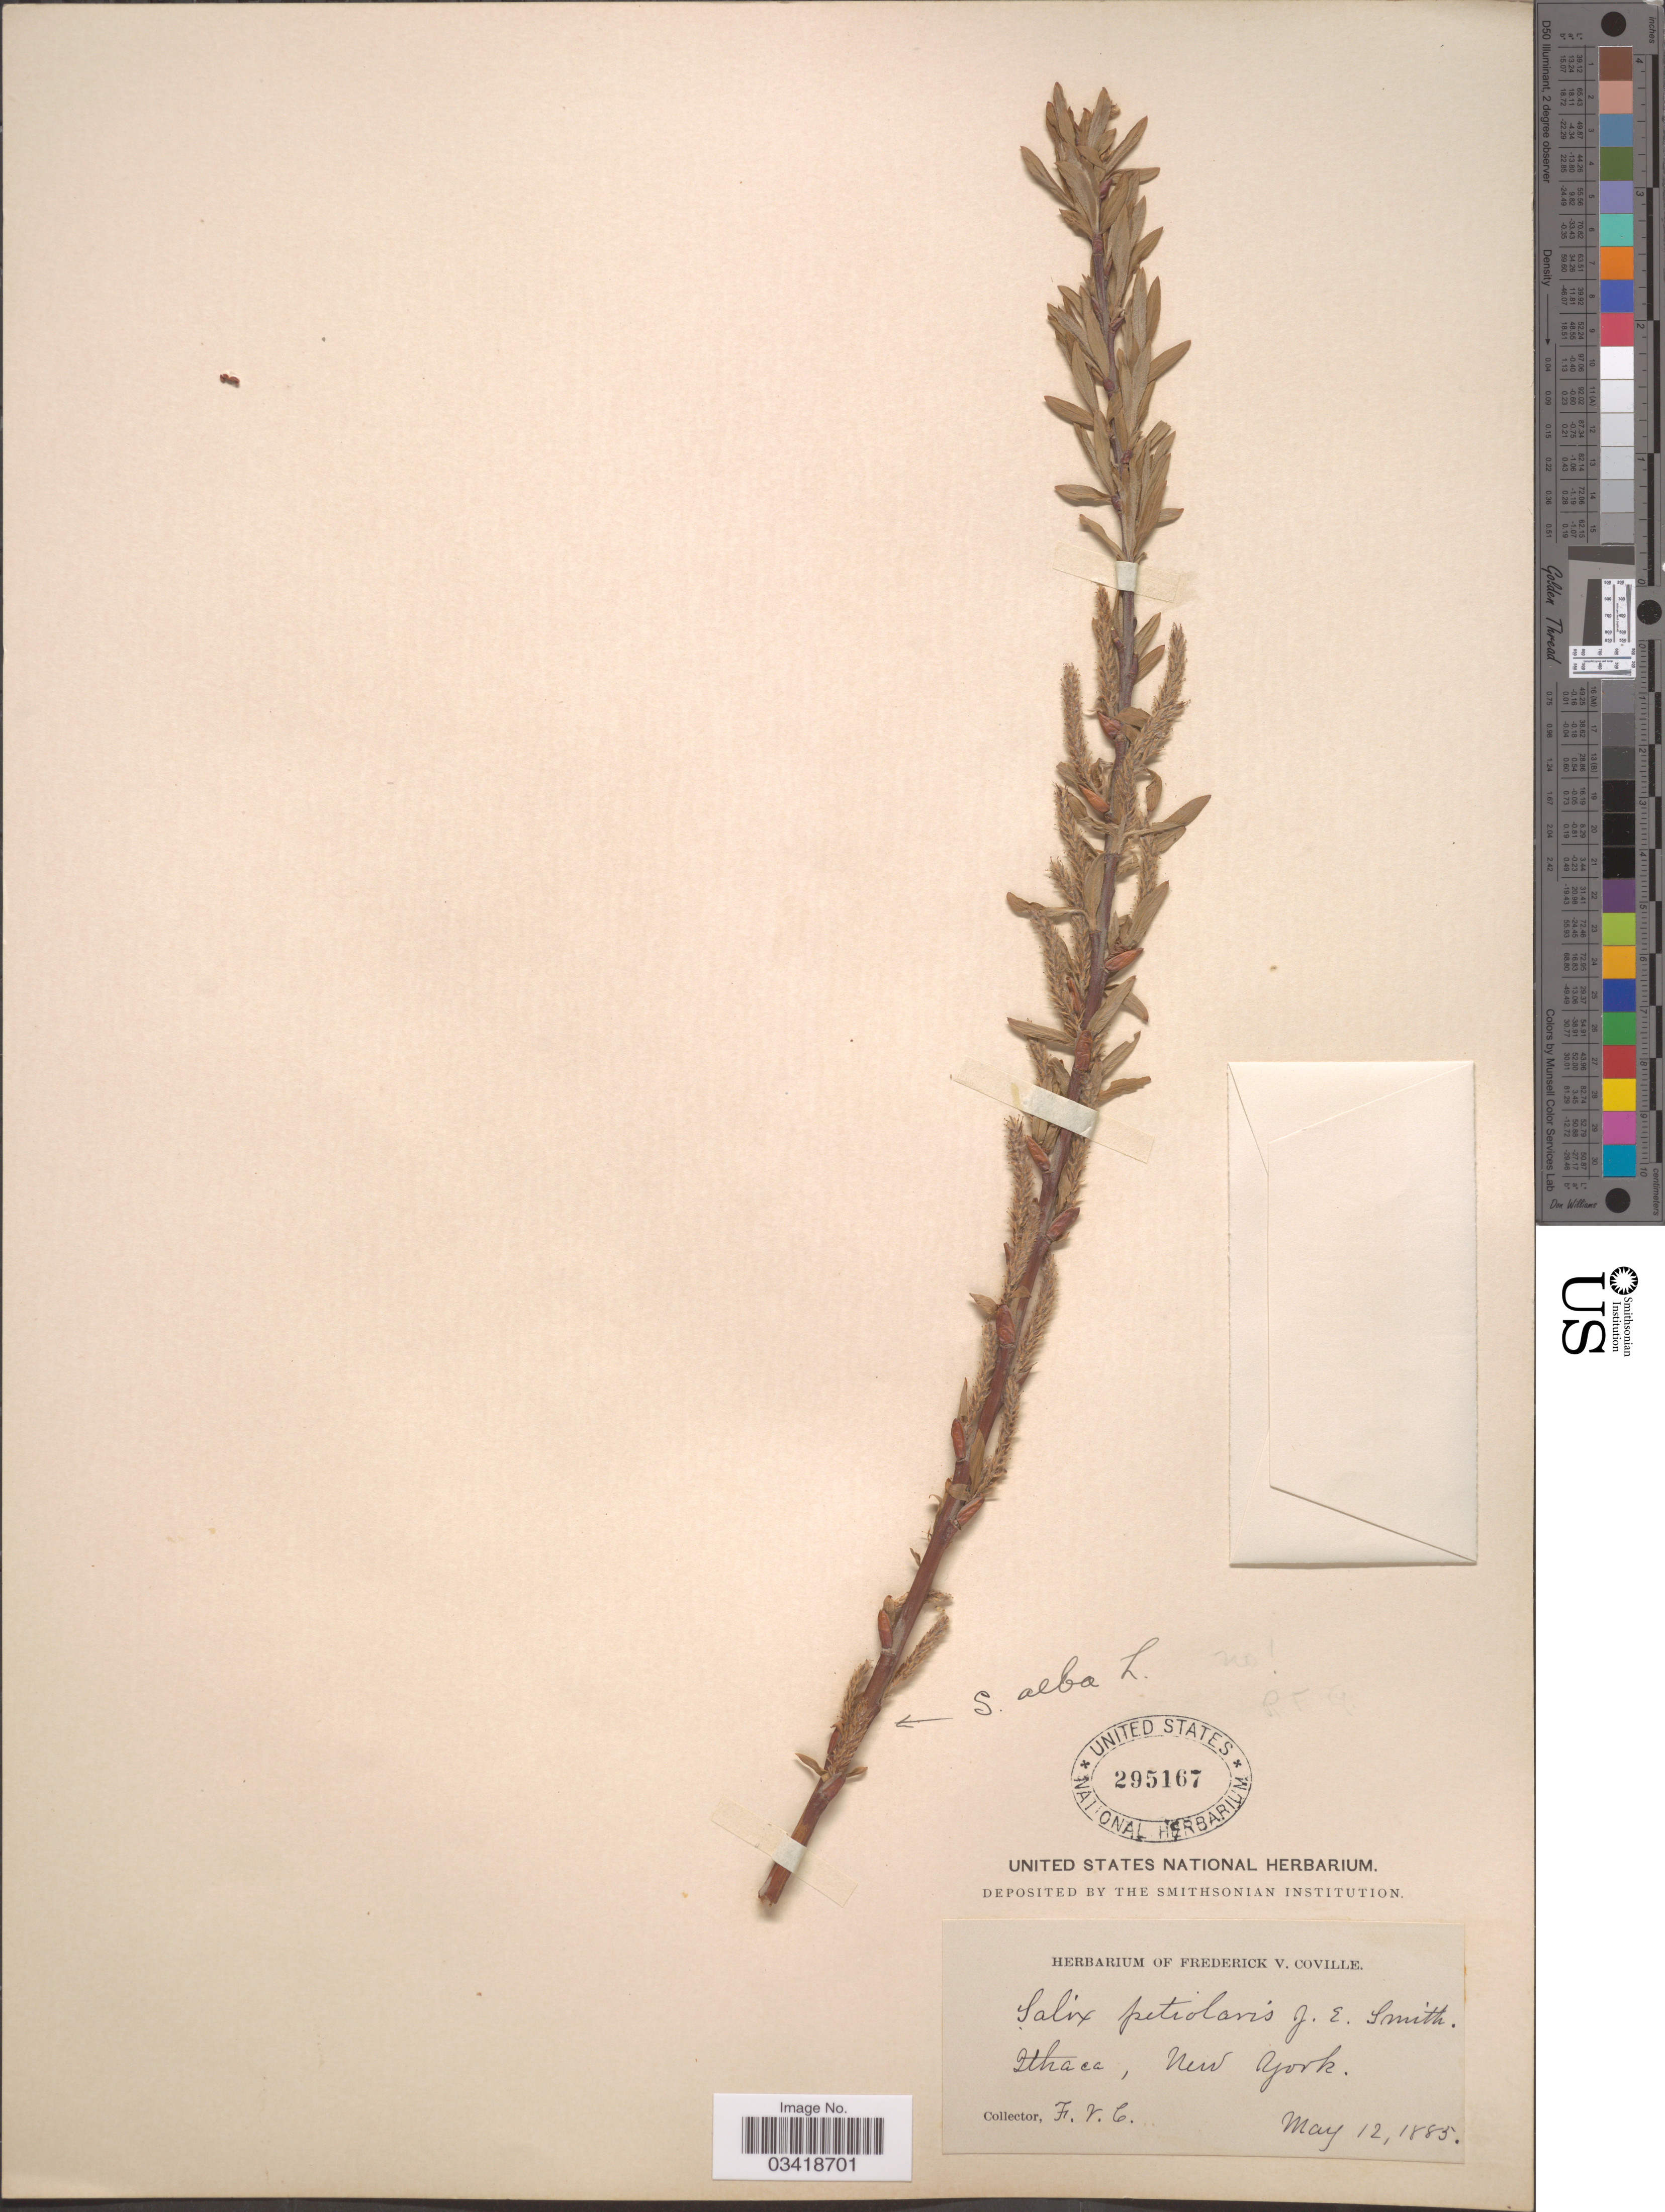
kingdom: Plantae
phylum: Tracheophyta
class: Magnoliopsida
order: Malpighiales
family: Salicaceae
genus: Salix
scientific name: Salix alba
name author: L.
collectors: F. V. Coville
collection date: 1885-05-12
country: United States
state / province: New York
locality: Ithaca.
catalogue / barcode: US 295167